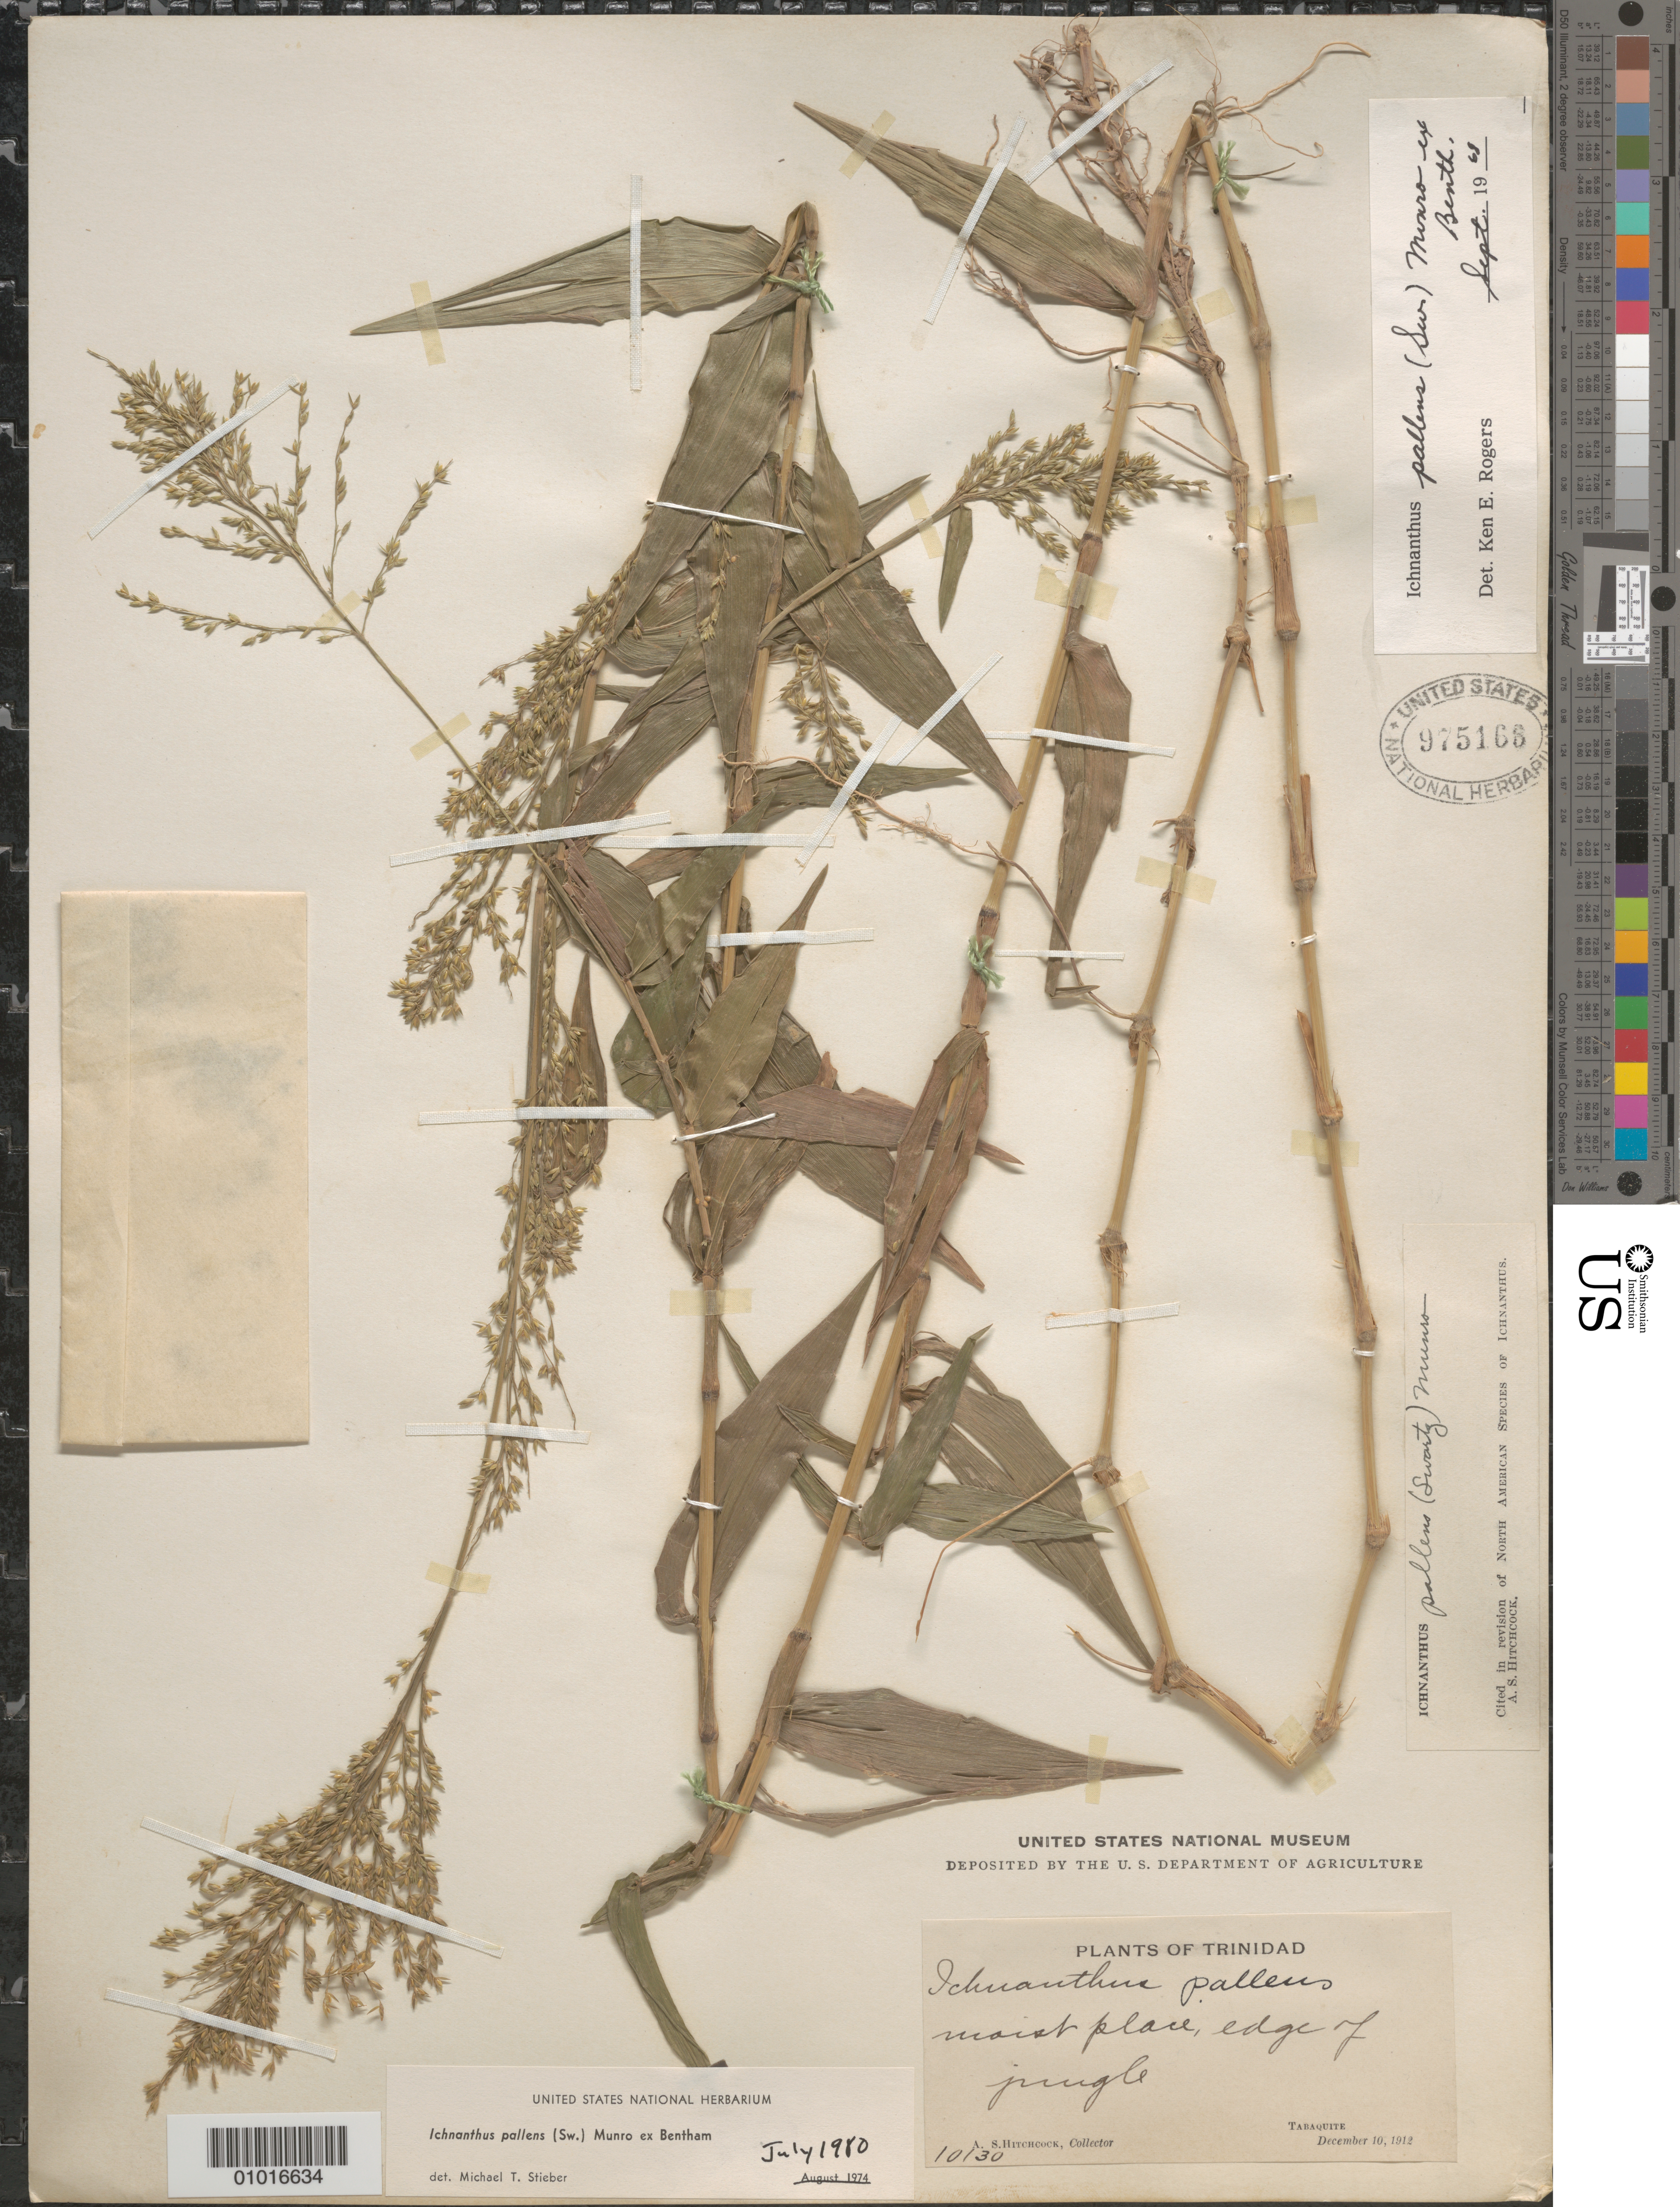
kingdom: Plantae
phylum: Tracheophyta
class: Liliopsida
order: Poales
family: Poaceae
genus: Ichnanthus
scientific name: Ichnanthus pallens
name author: (Sw.) Munro ex Benth.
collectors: A. S. Hitchcock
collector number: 10130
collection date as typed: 10 Dec 1912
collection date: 1912-12-10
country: Trinidad and Tobago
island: Trinidad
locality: Tabaquite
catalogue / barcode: US 975168